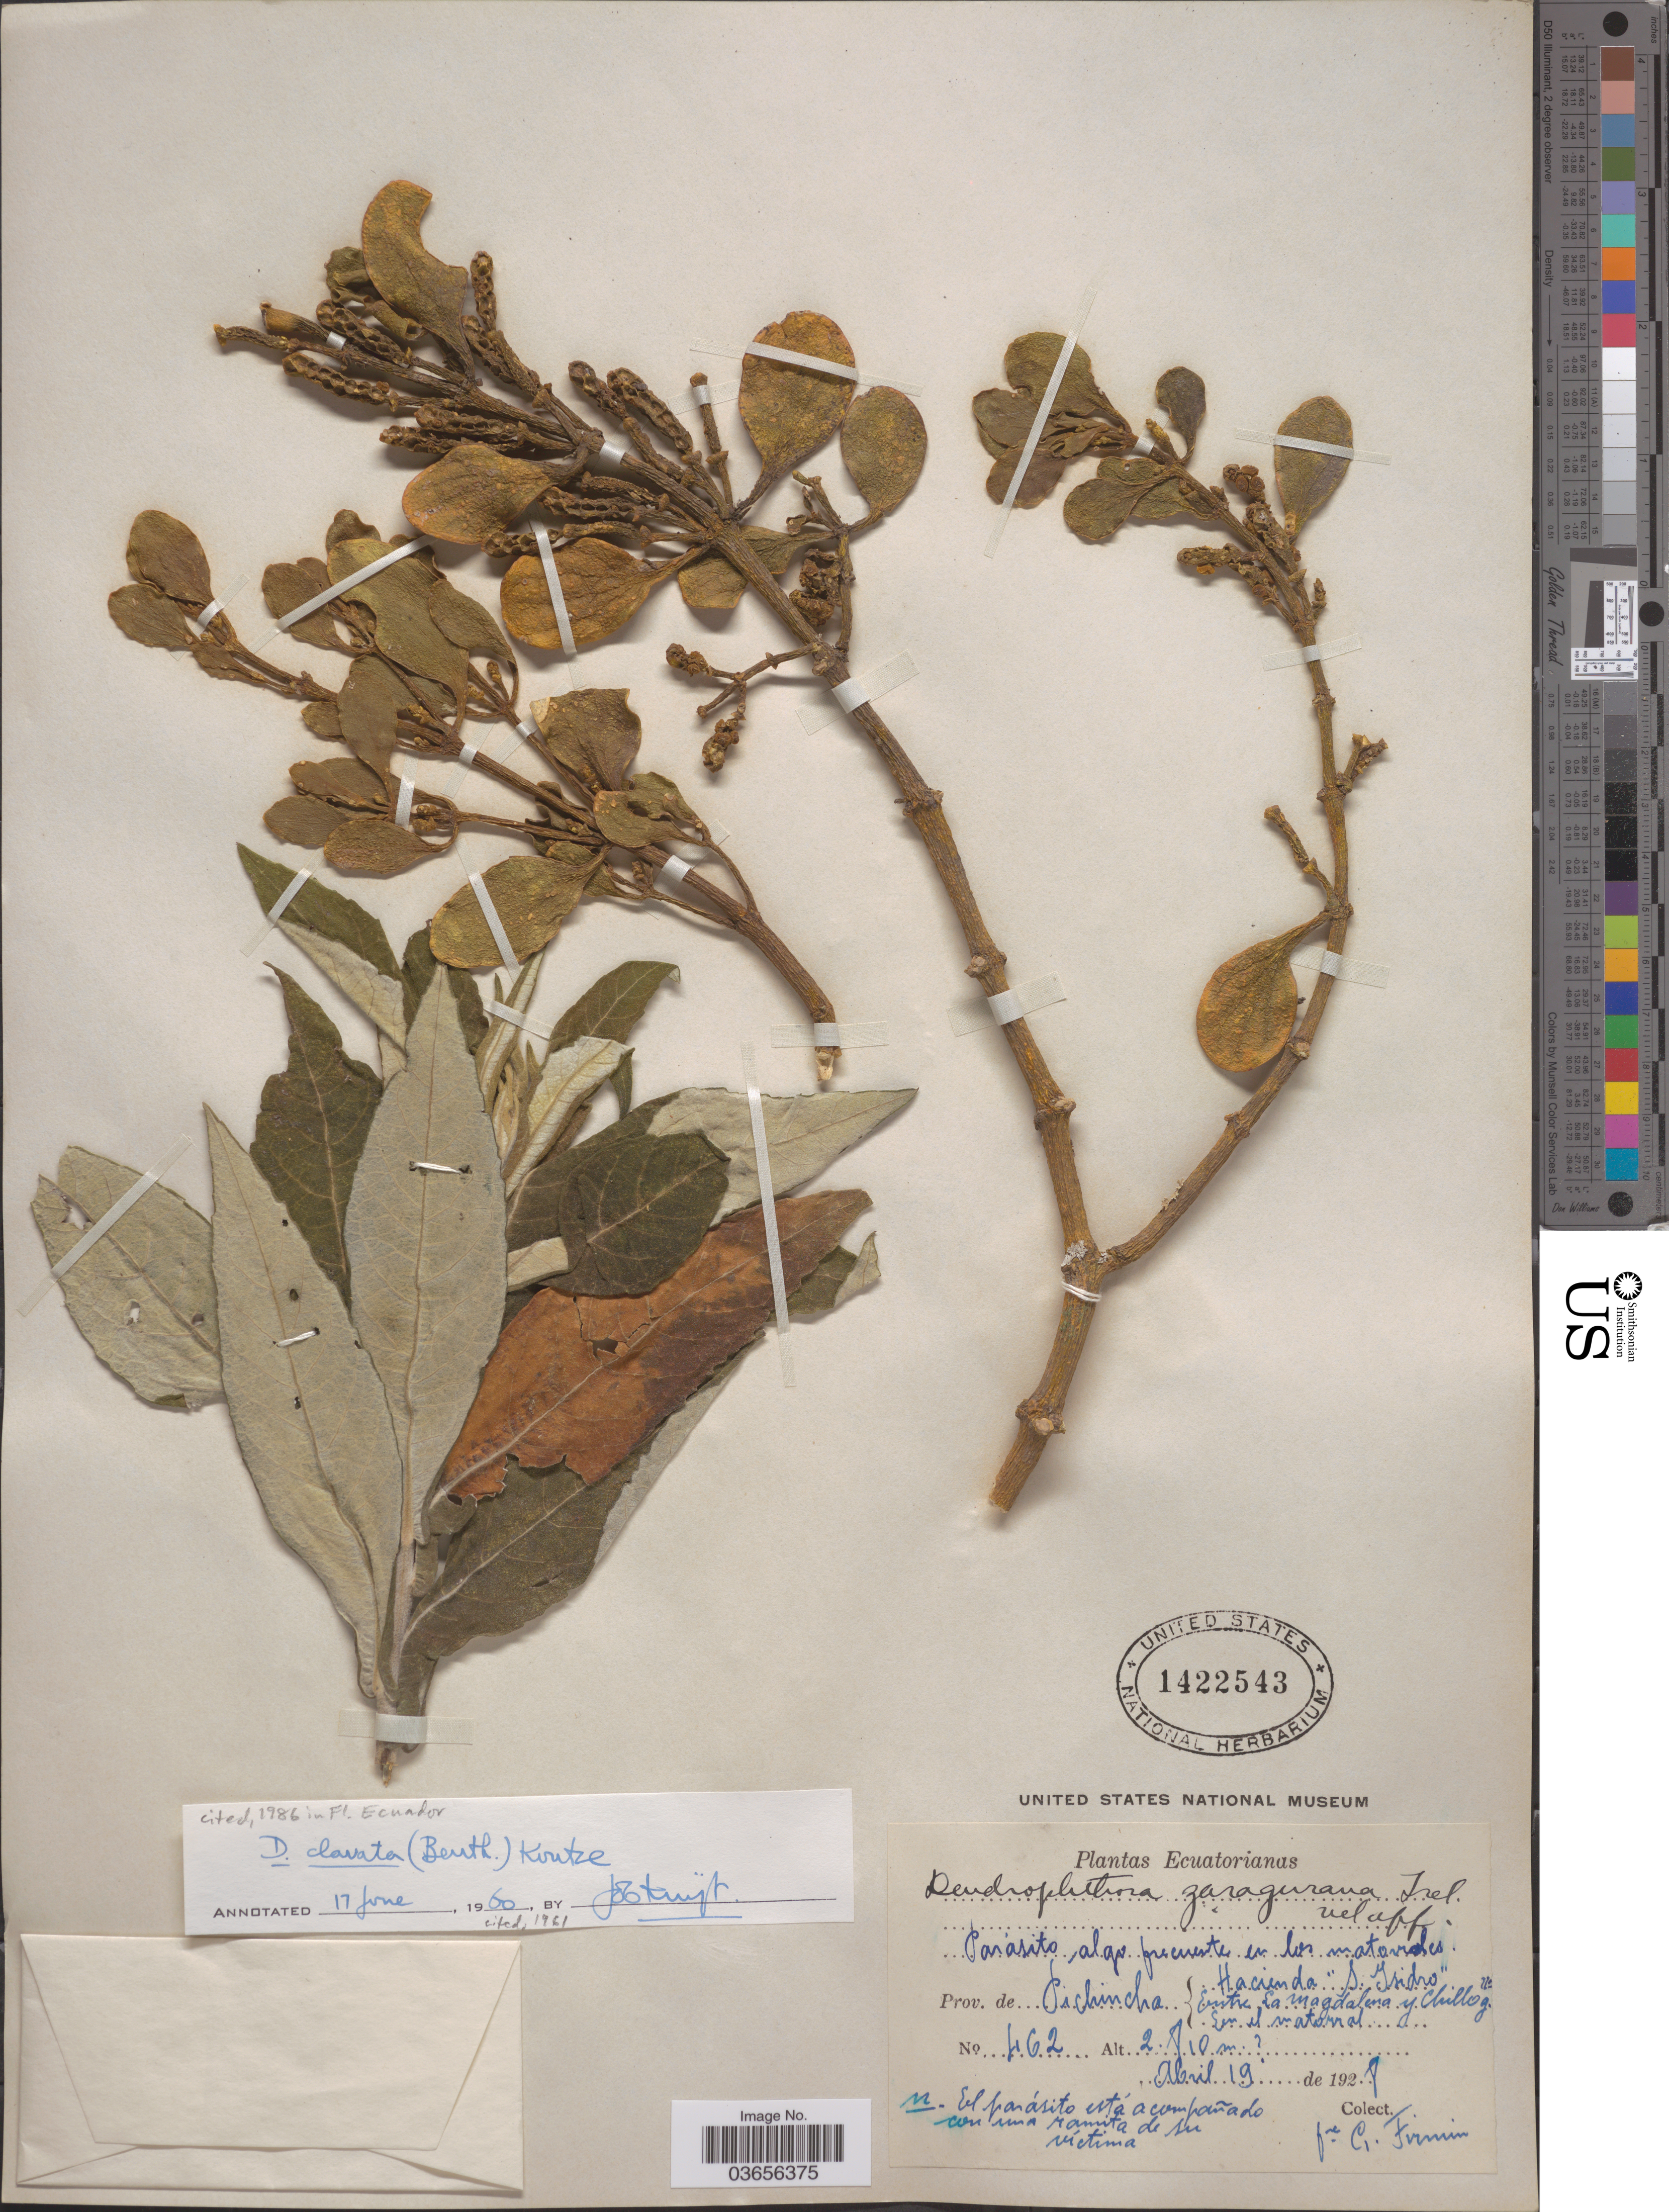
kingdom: Plantae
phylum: Tracheophyta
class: Magnoliopsida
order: Santalales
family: Viscaceae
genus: Dendrophthora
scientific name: Dendrophthora clavata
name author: (Benth.) Urb.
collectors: F. Firmin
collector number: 462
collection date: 1928-04-19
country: Ecuador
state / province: Pichincha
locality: Hacienda "S. Isidro". Entre La Magdalena y Chillo g. [interpreted] En el matorral.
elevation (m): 2810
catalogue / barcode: US 1422543